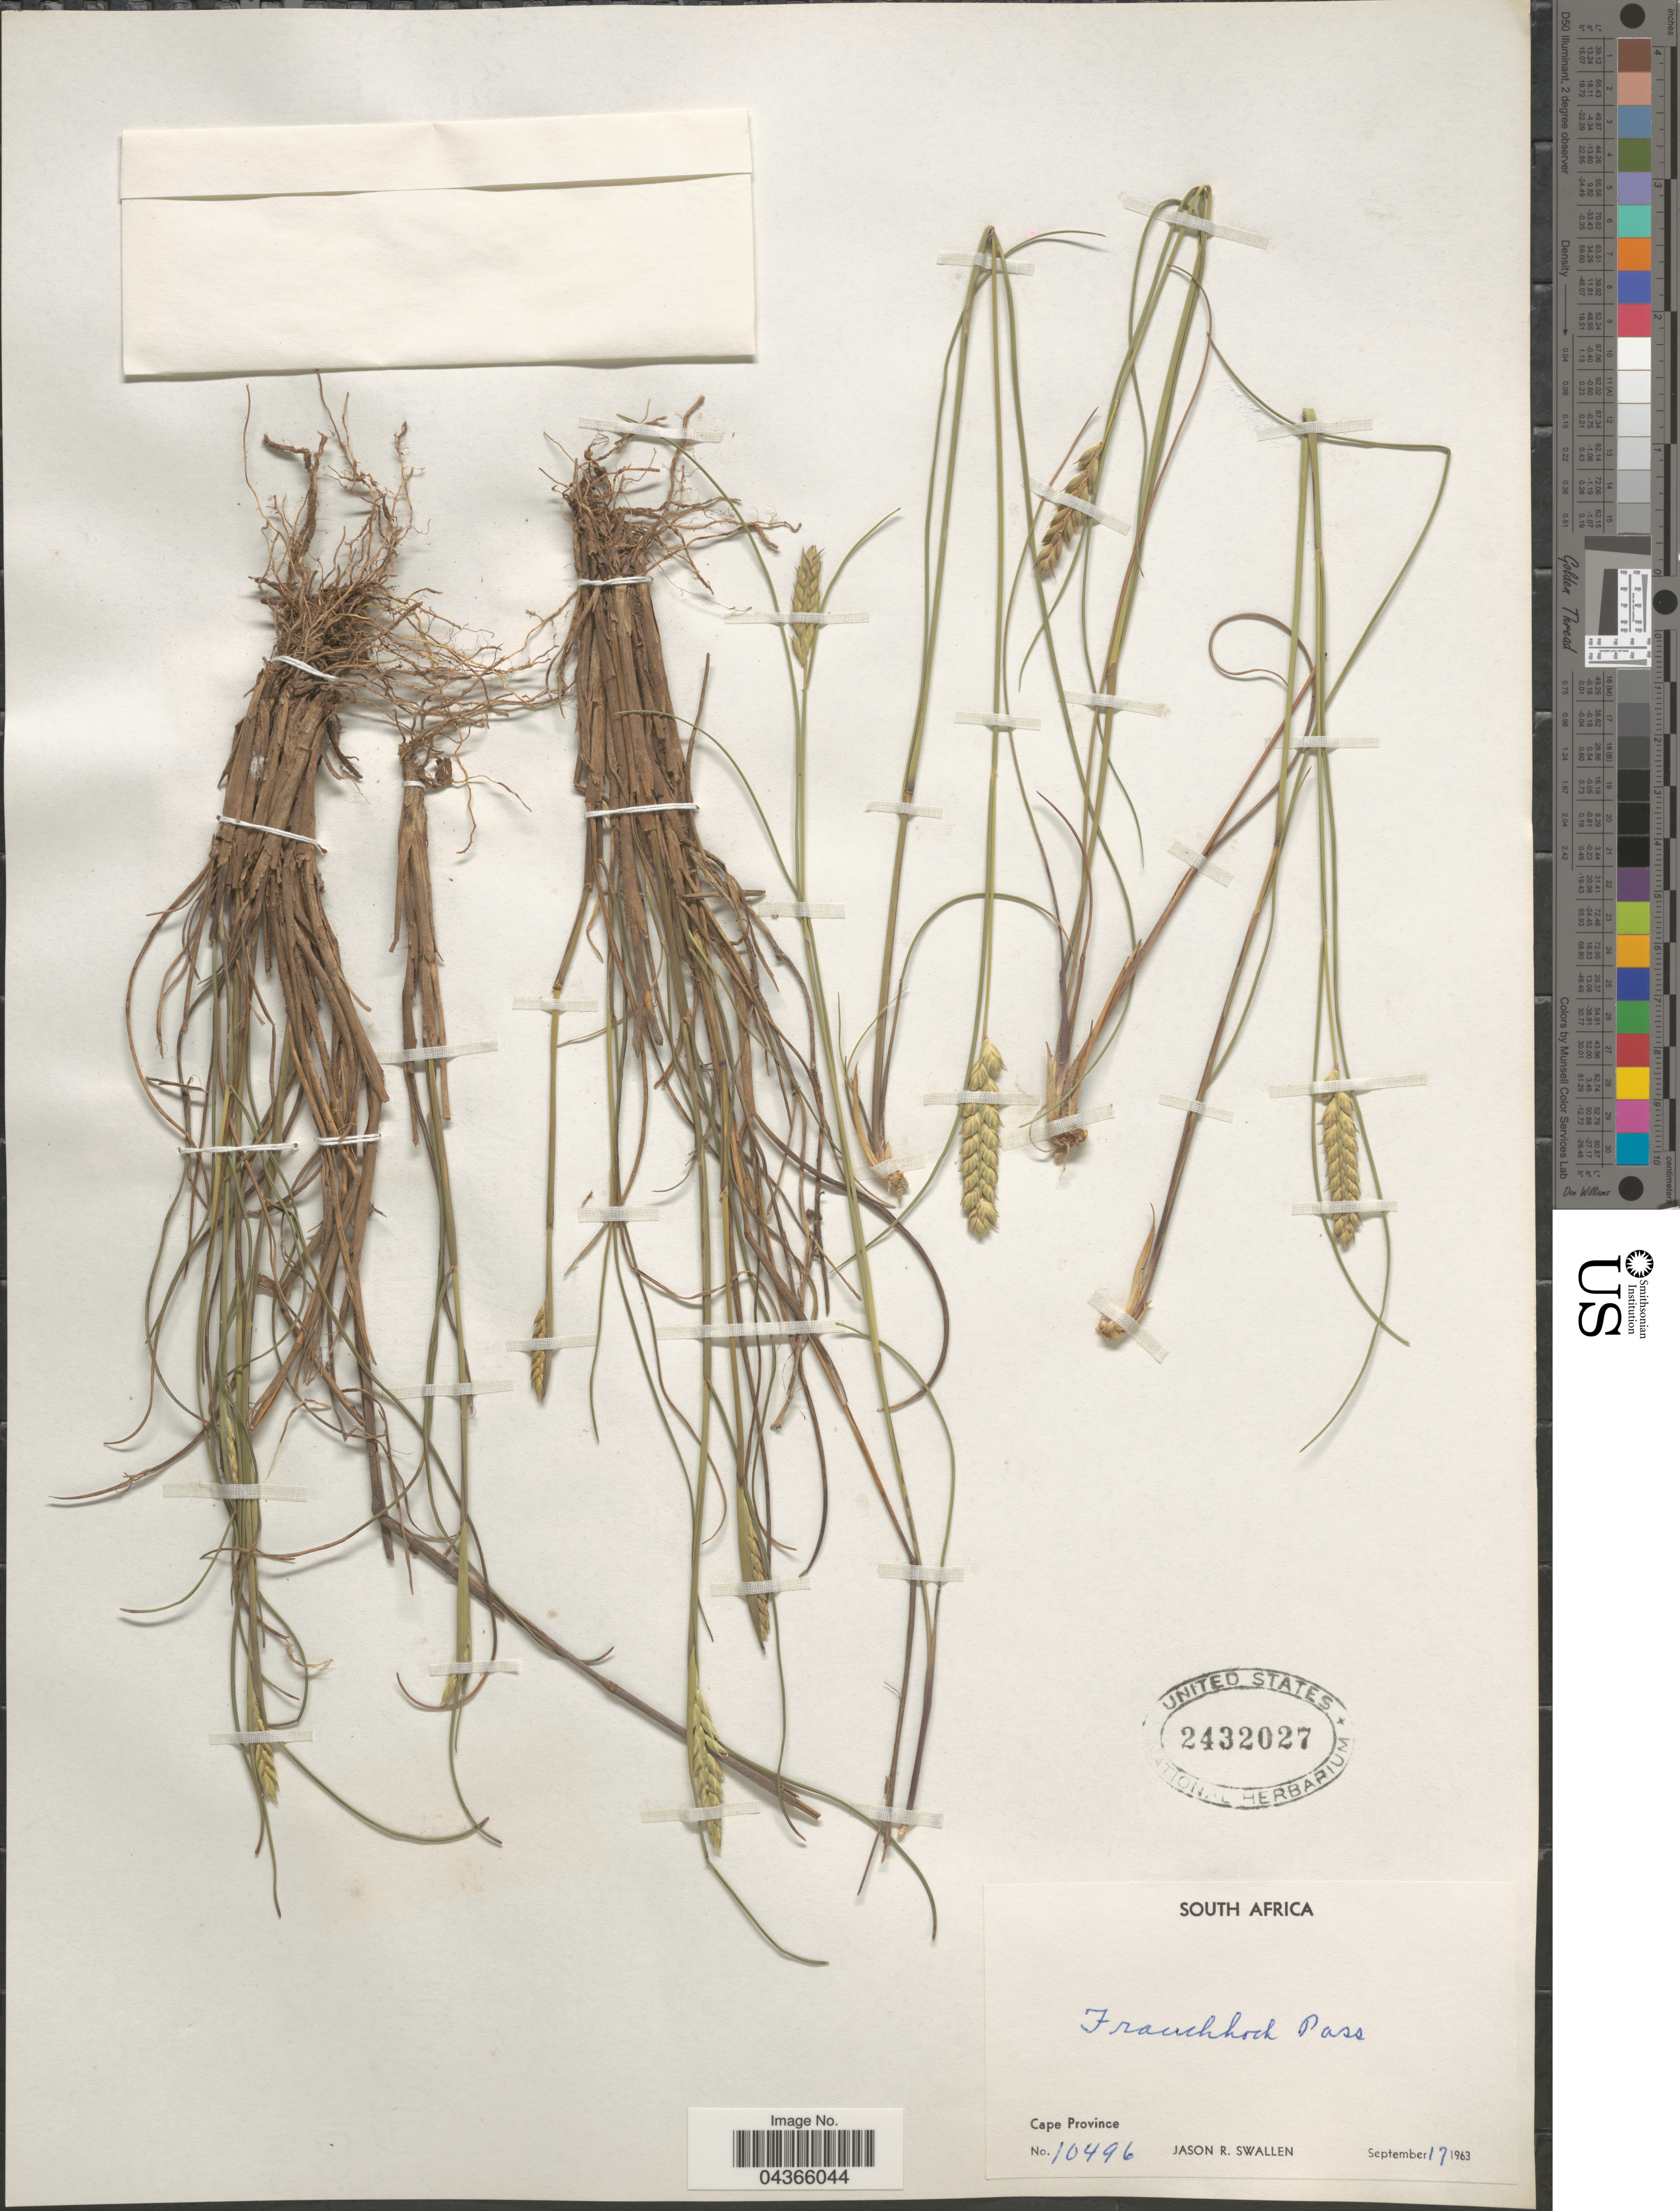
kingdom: Plantae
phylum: Tracheophyta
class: Liliopsida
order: Poales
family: Poaceae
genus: Tribolium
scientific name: Tribolium uniolae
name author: (L. f.) Renvoize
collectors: J. R. Swallen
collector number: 10496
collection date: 1963-09-17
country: South Africa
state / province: Western Cape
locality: Franschhoek Pass.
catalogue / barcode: US 2432027